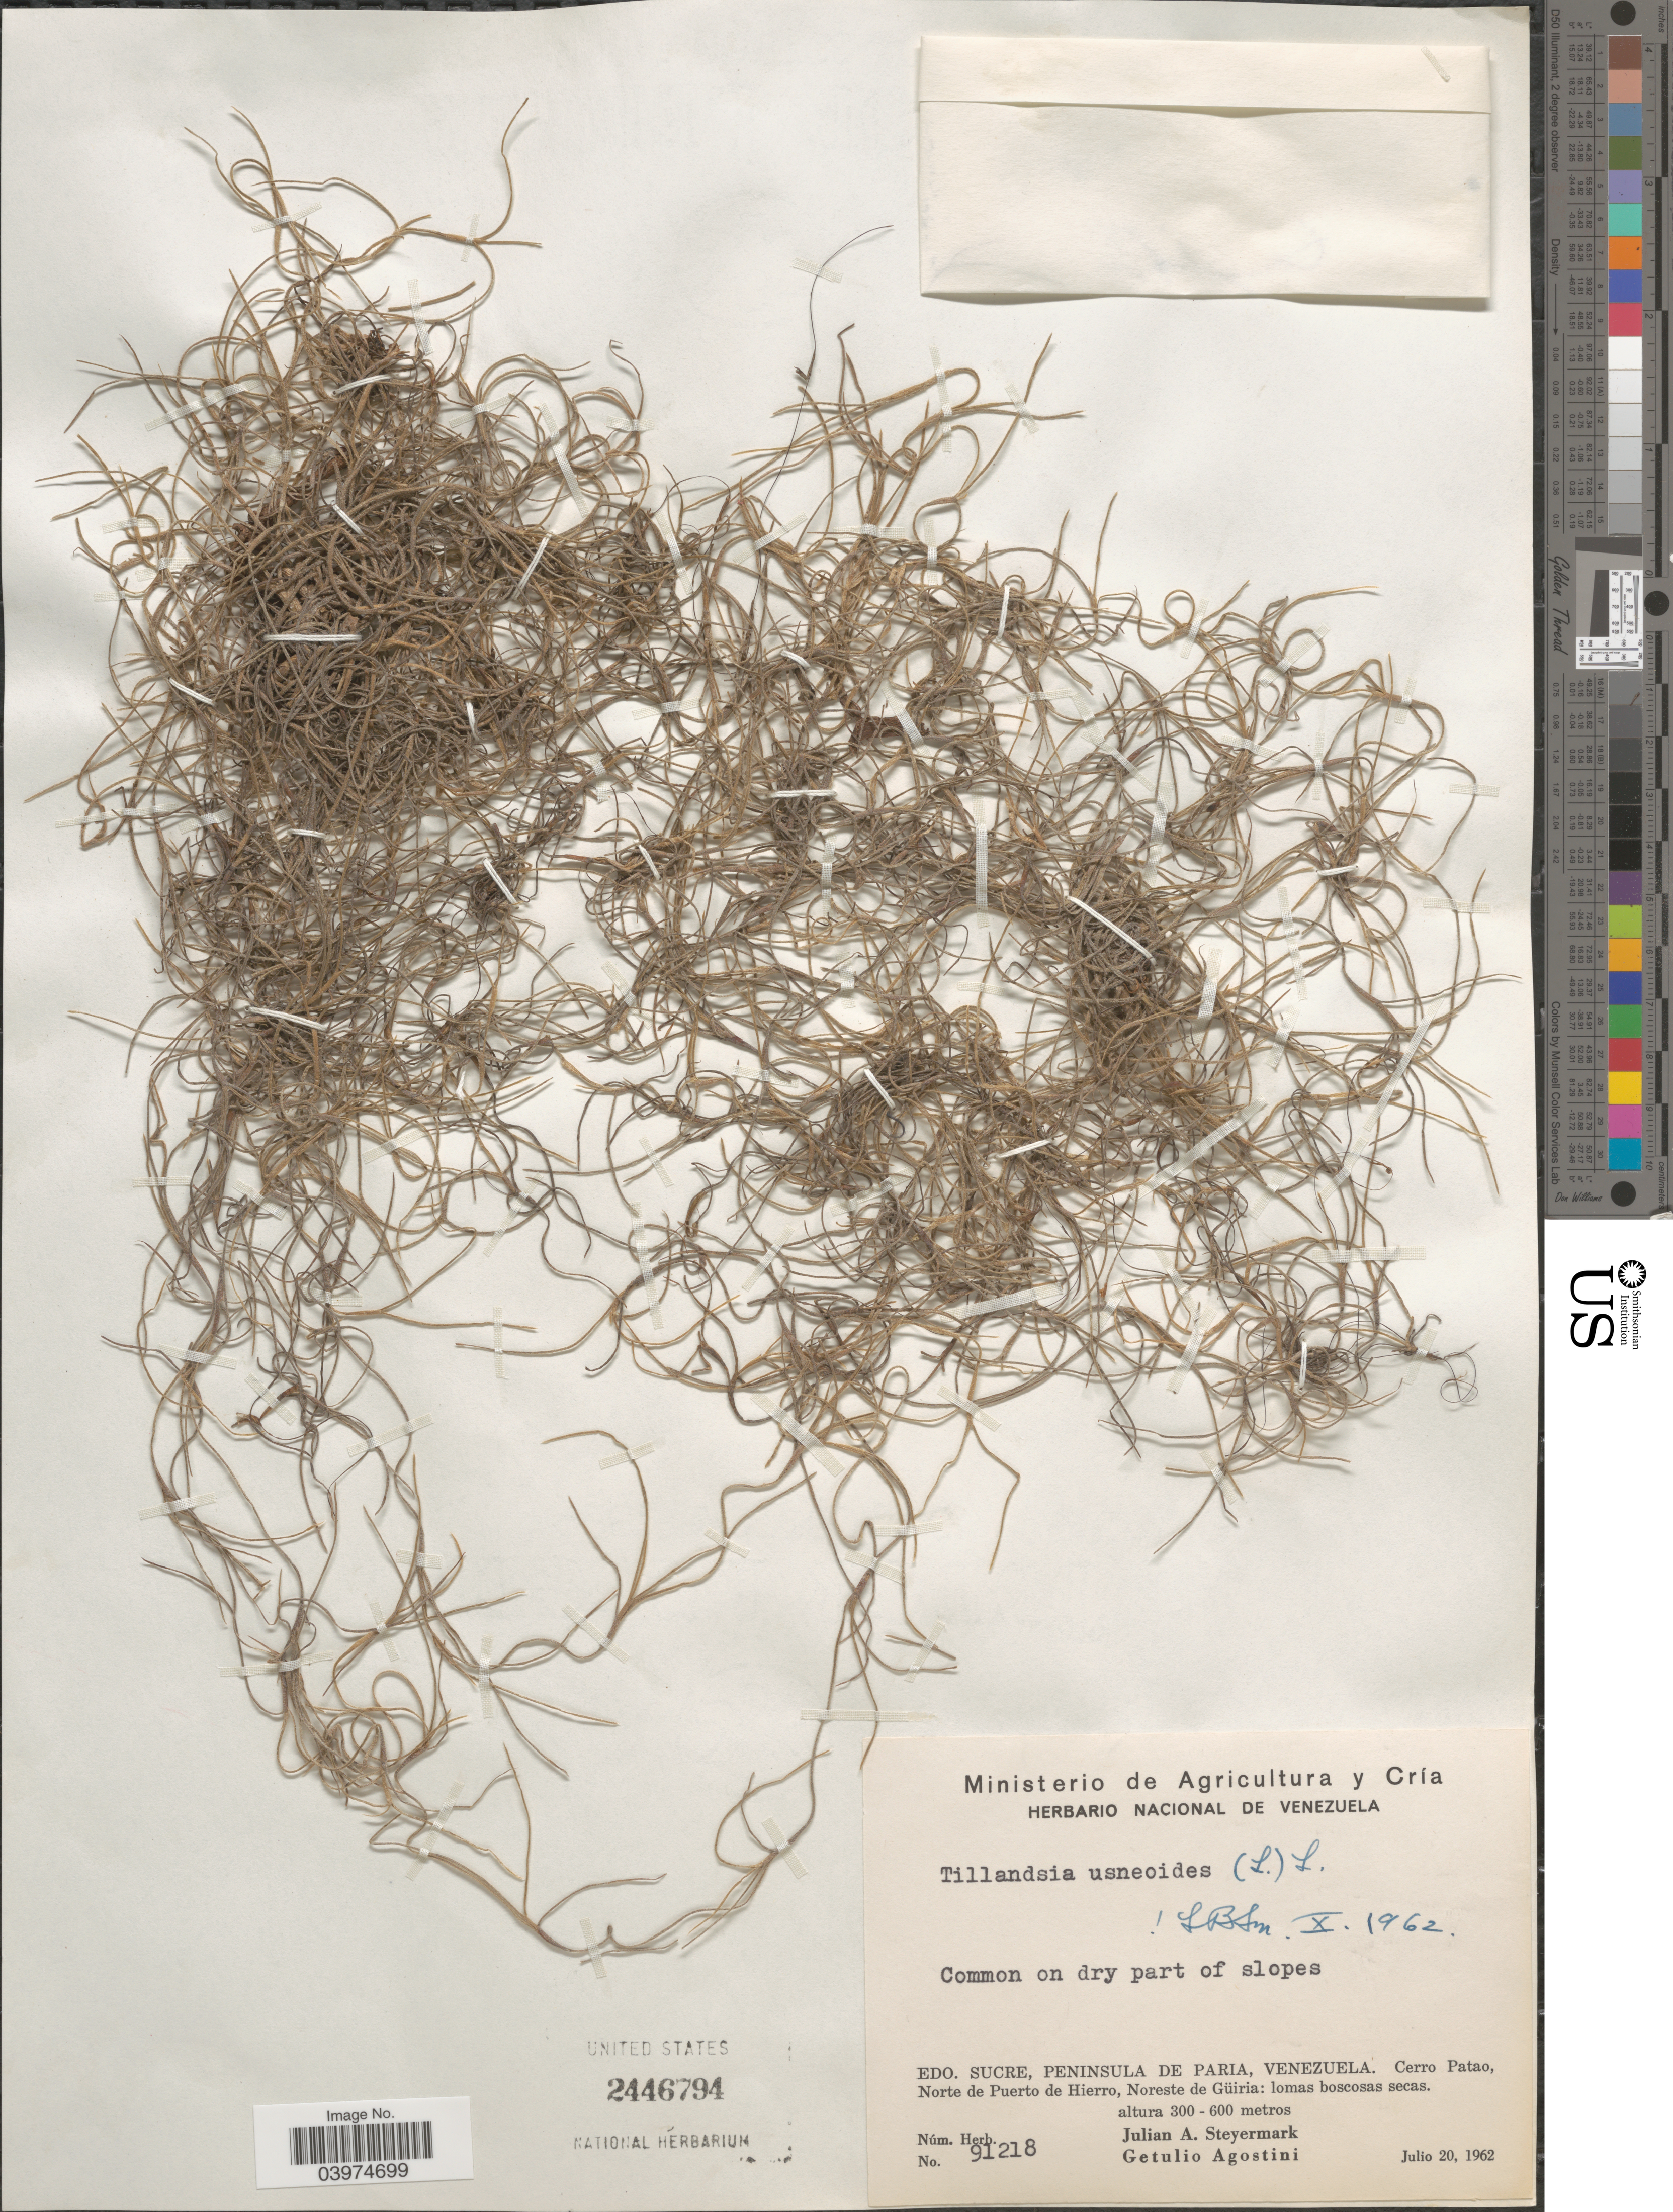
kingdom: Plantae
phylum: Tracheophyta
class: Liliopsida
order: Poales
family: Bromeliaceae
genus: Tillandsia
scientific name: Tillandsia usneoides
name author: (L.) L.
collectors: J. Steyermark & G. Agostini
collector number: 91218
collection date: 1962-07-20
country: Venezuela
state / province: Sucre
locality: Edo. Sucre, Peninsula de Paria. Cerro Patao, Norte de Puerto de Hierro, Noreste de Güiria: lomas boscosas secas.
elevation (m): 300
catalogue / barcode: US 2446794